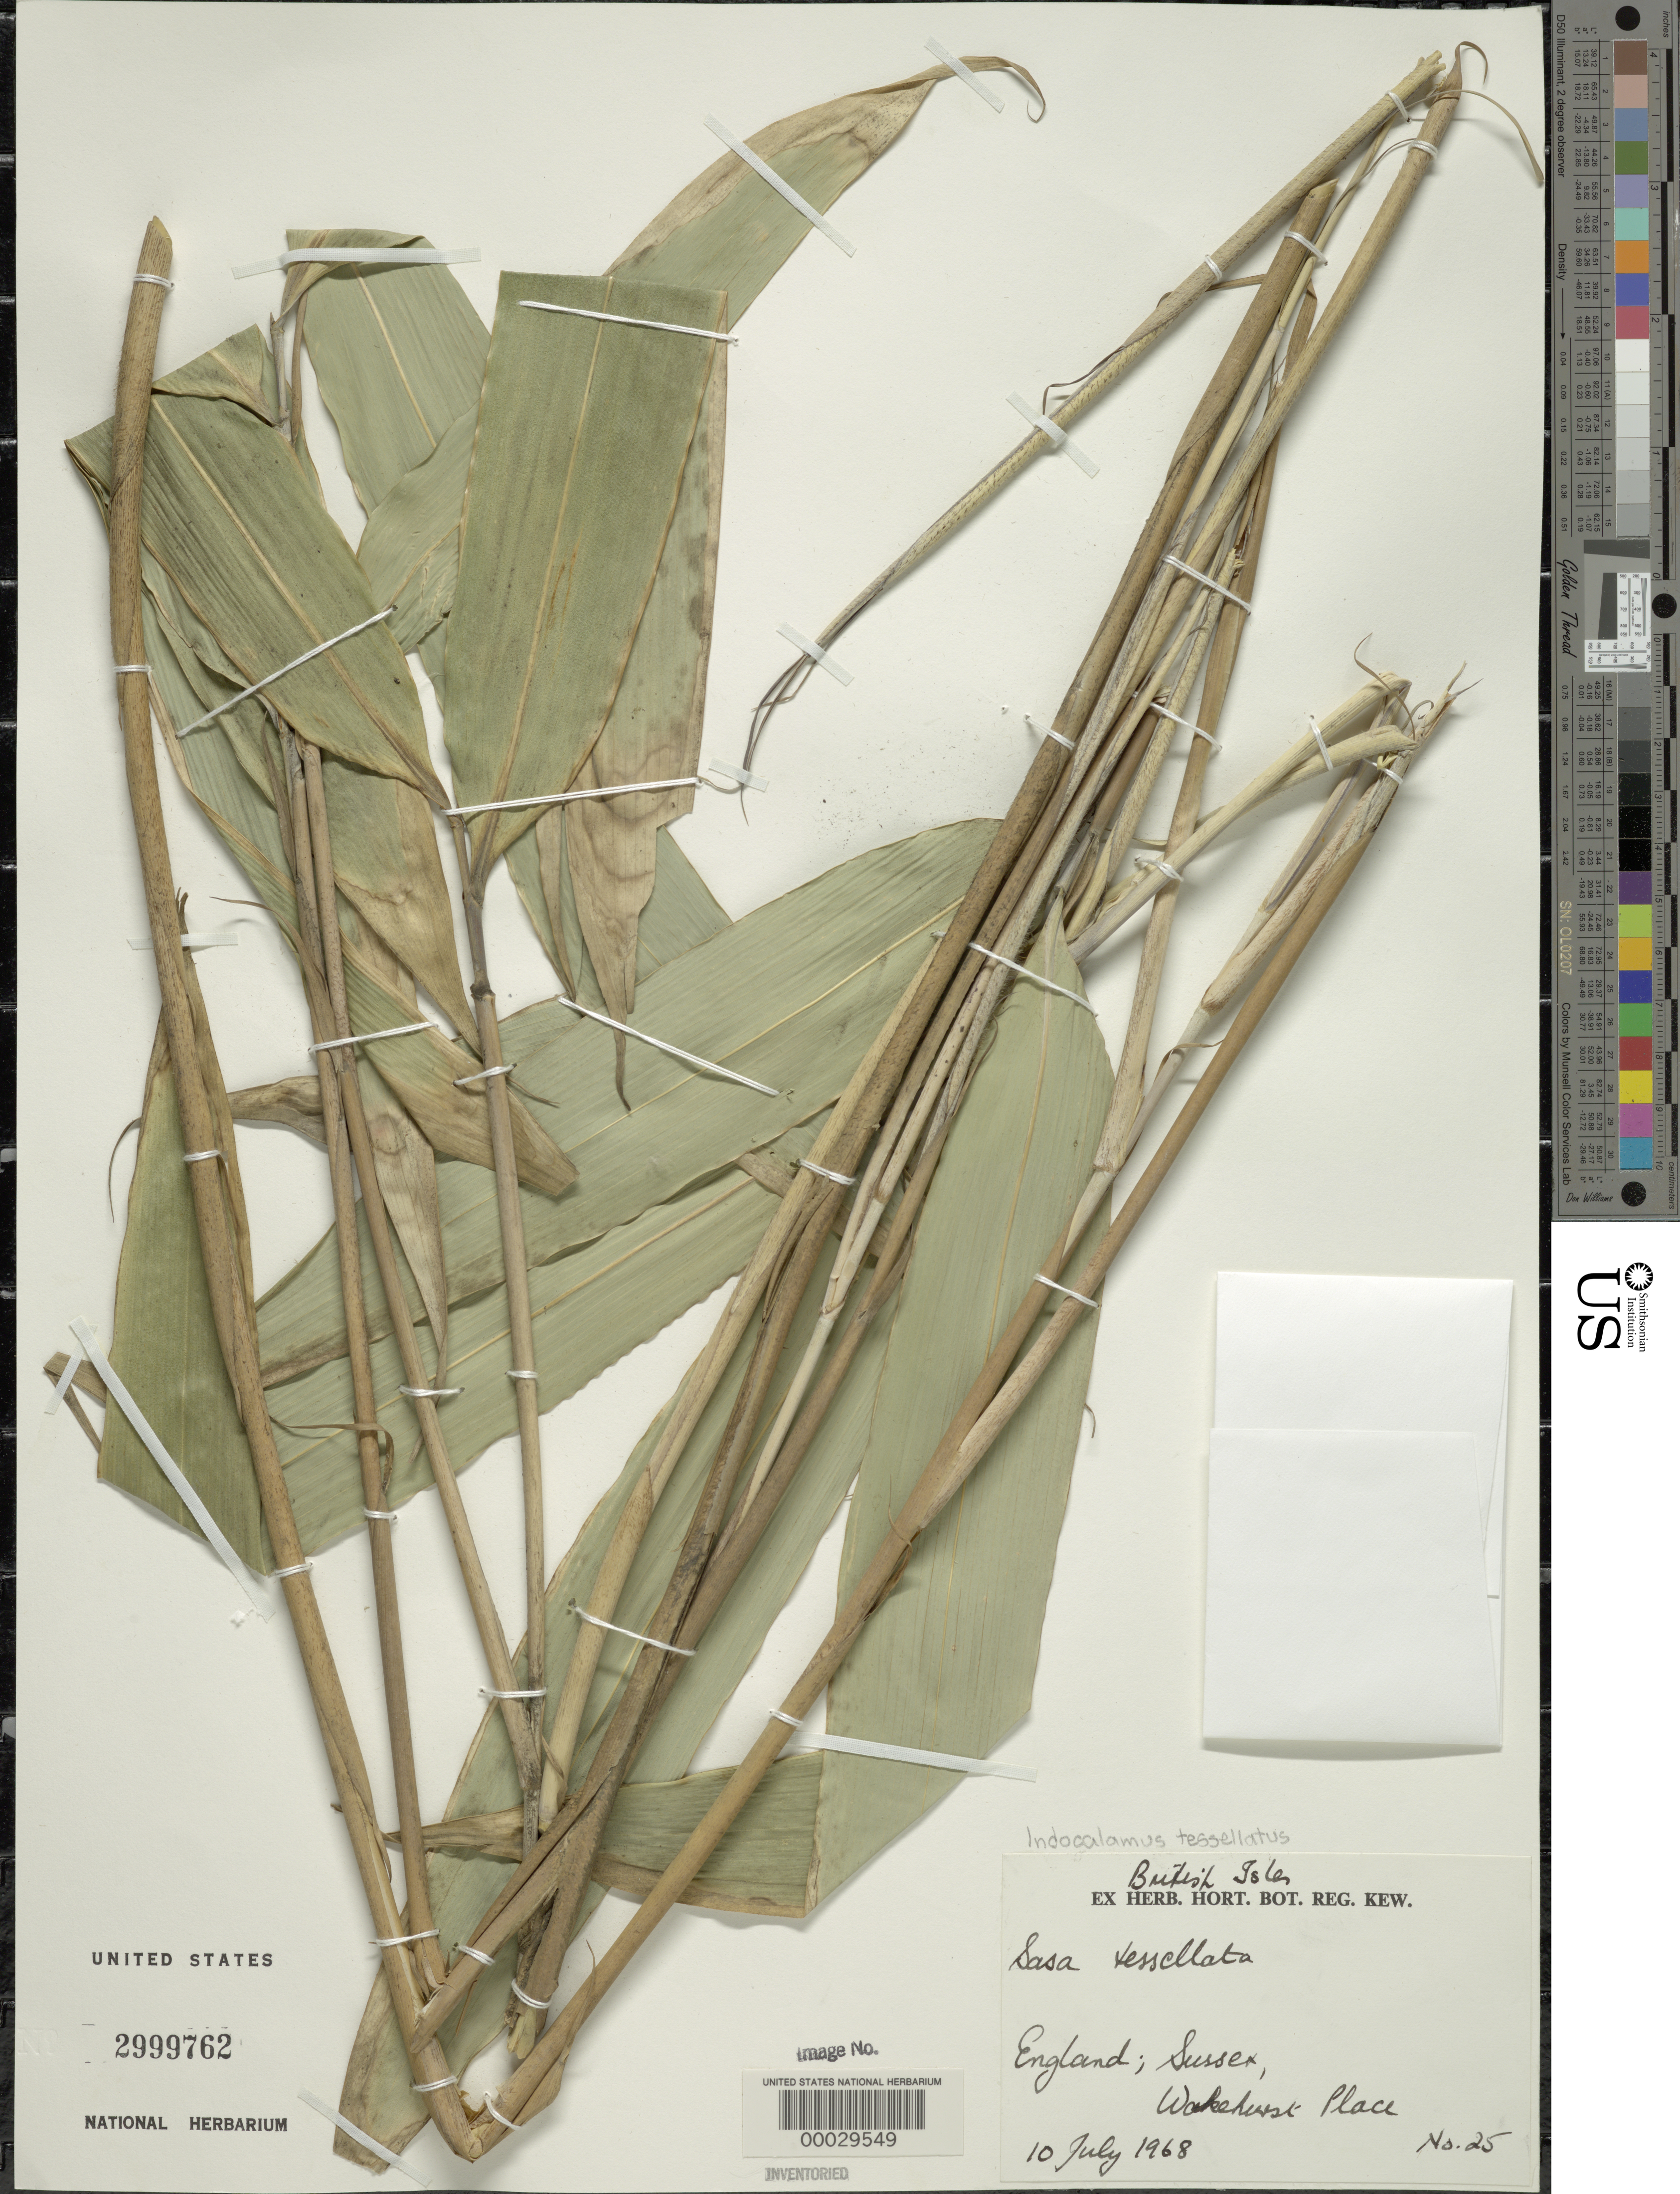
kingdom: Plantae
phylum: Tracheophyta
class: Liliopsida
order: Poales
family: Poaceae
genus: Indocalamus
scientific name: Indocalamus tessellatus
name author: (Munro) Keng f.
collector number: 25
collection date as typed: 10 Jul 1968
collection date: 1968-07-10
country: United Kingdom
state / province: England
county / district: East Sussex / West Sussex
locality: Wakehurst place, sussex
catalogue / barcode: US 2999762